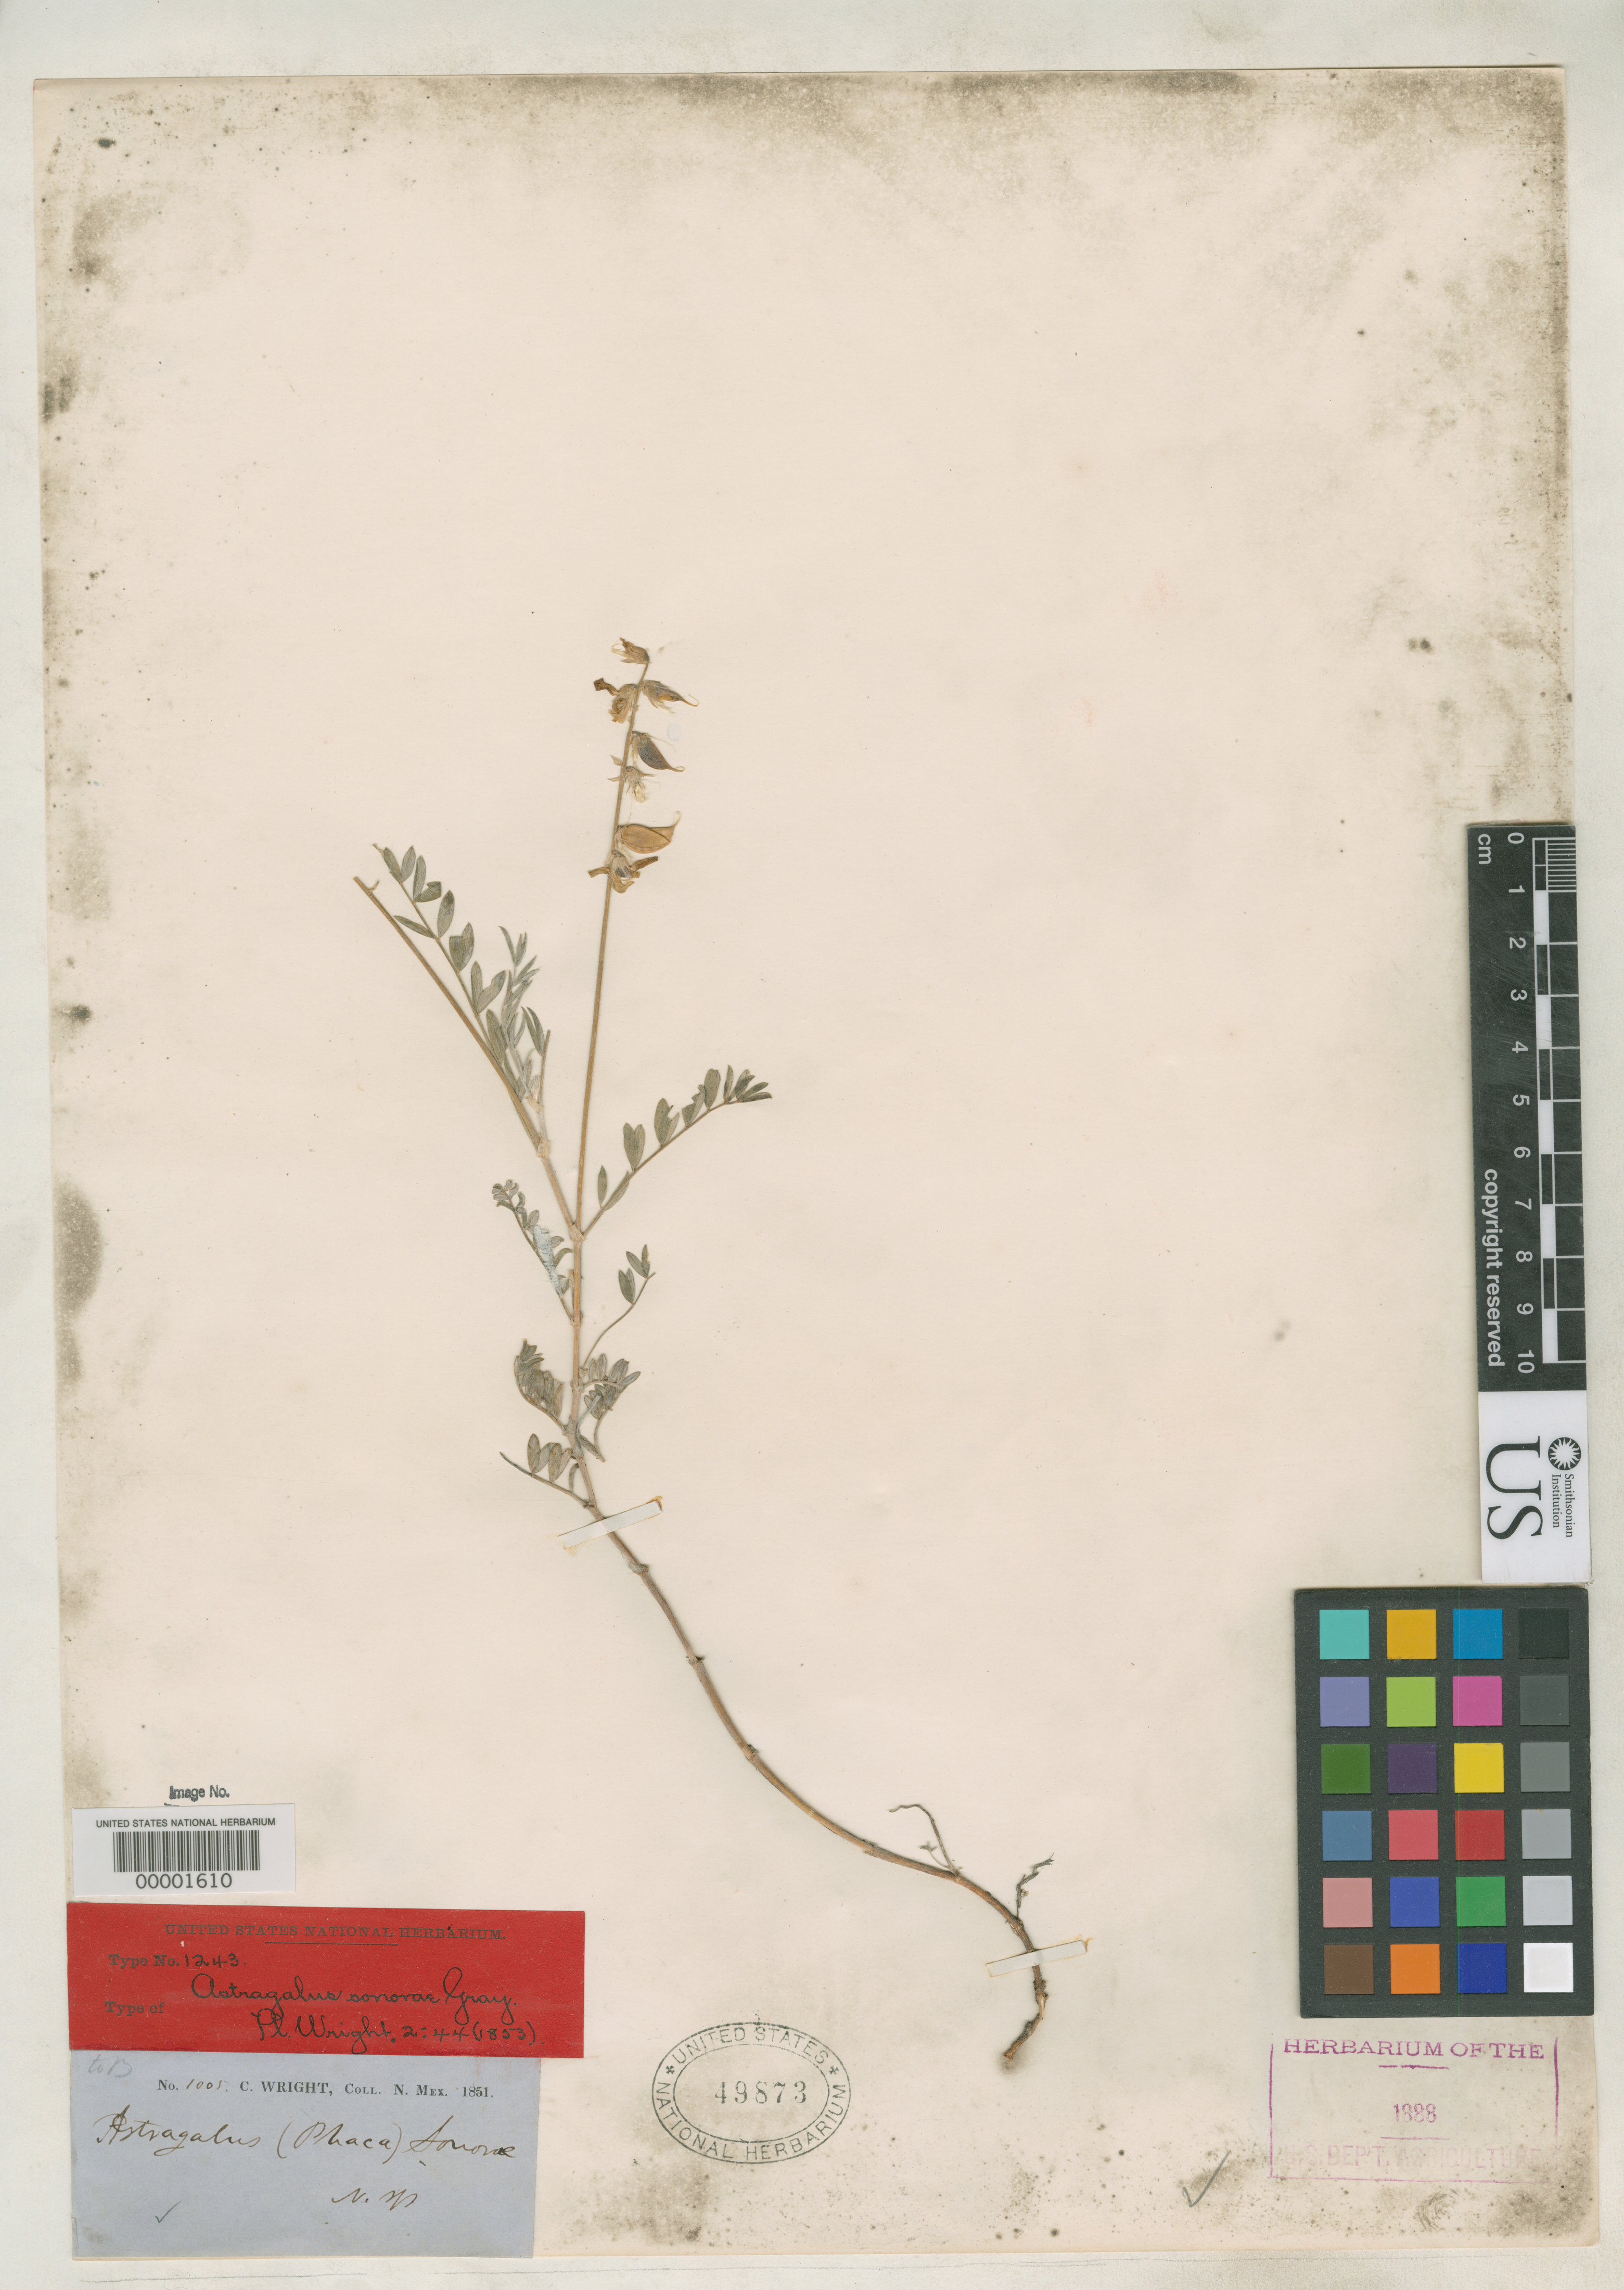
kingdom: Plantae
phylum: Tracheophyta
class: Magnoliopsida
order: Fabales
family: Fabaceae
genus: Astragalus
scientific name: Astragalus sonorae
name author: A. Gray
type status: Isotype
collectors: C. Wright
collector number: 1005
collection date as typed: Sep 1851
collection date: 1851-09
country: Mexico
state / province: Sonora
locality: Between the San Pedro and Sonoita rivers.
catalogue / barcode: US 49873